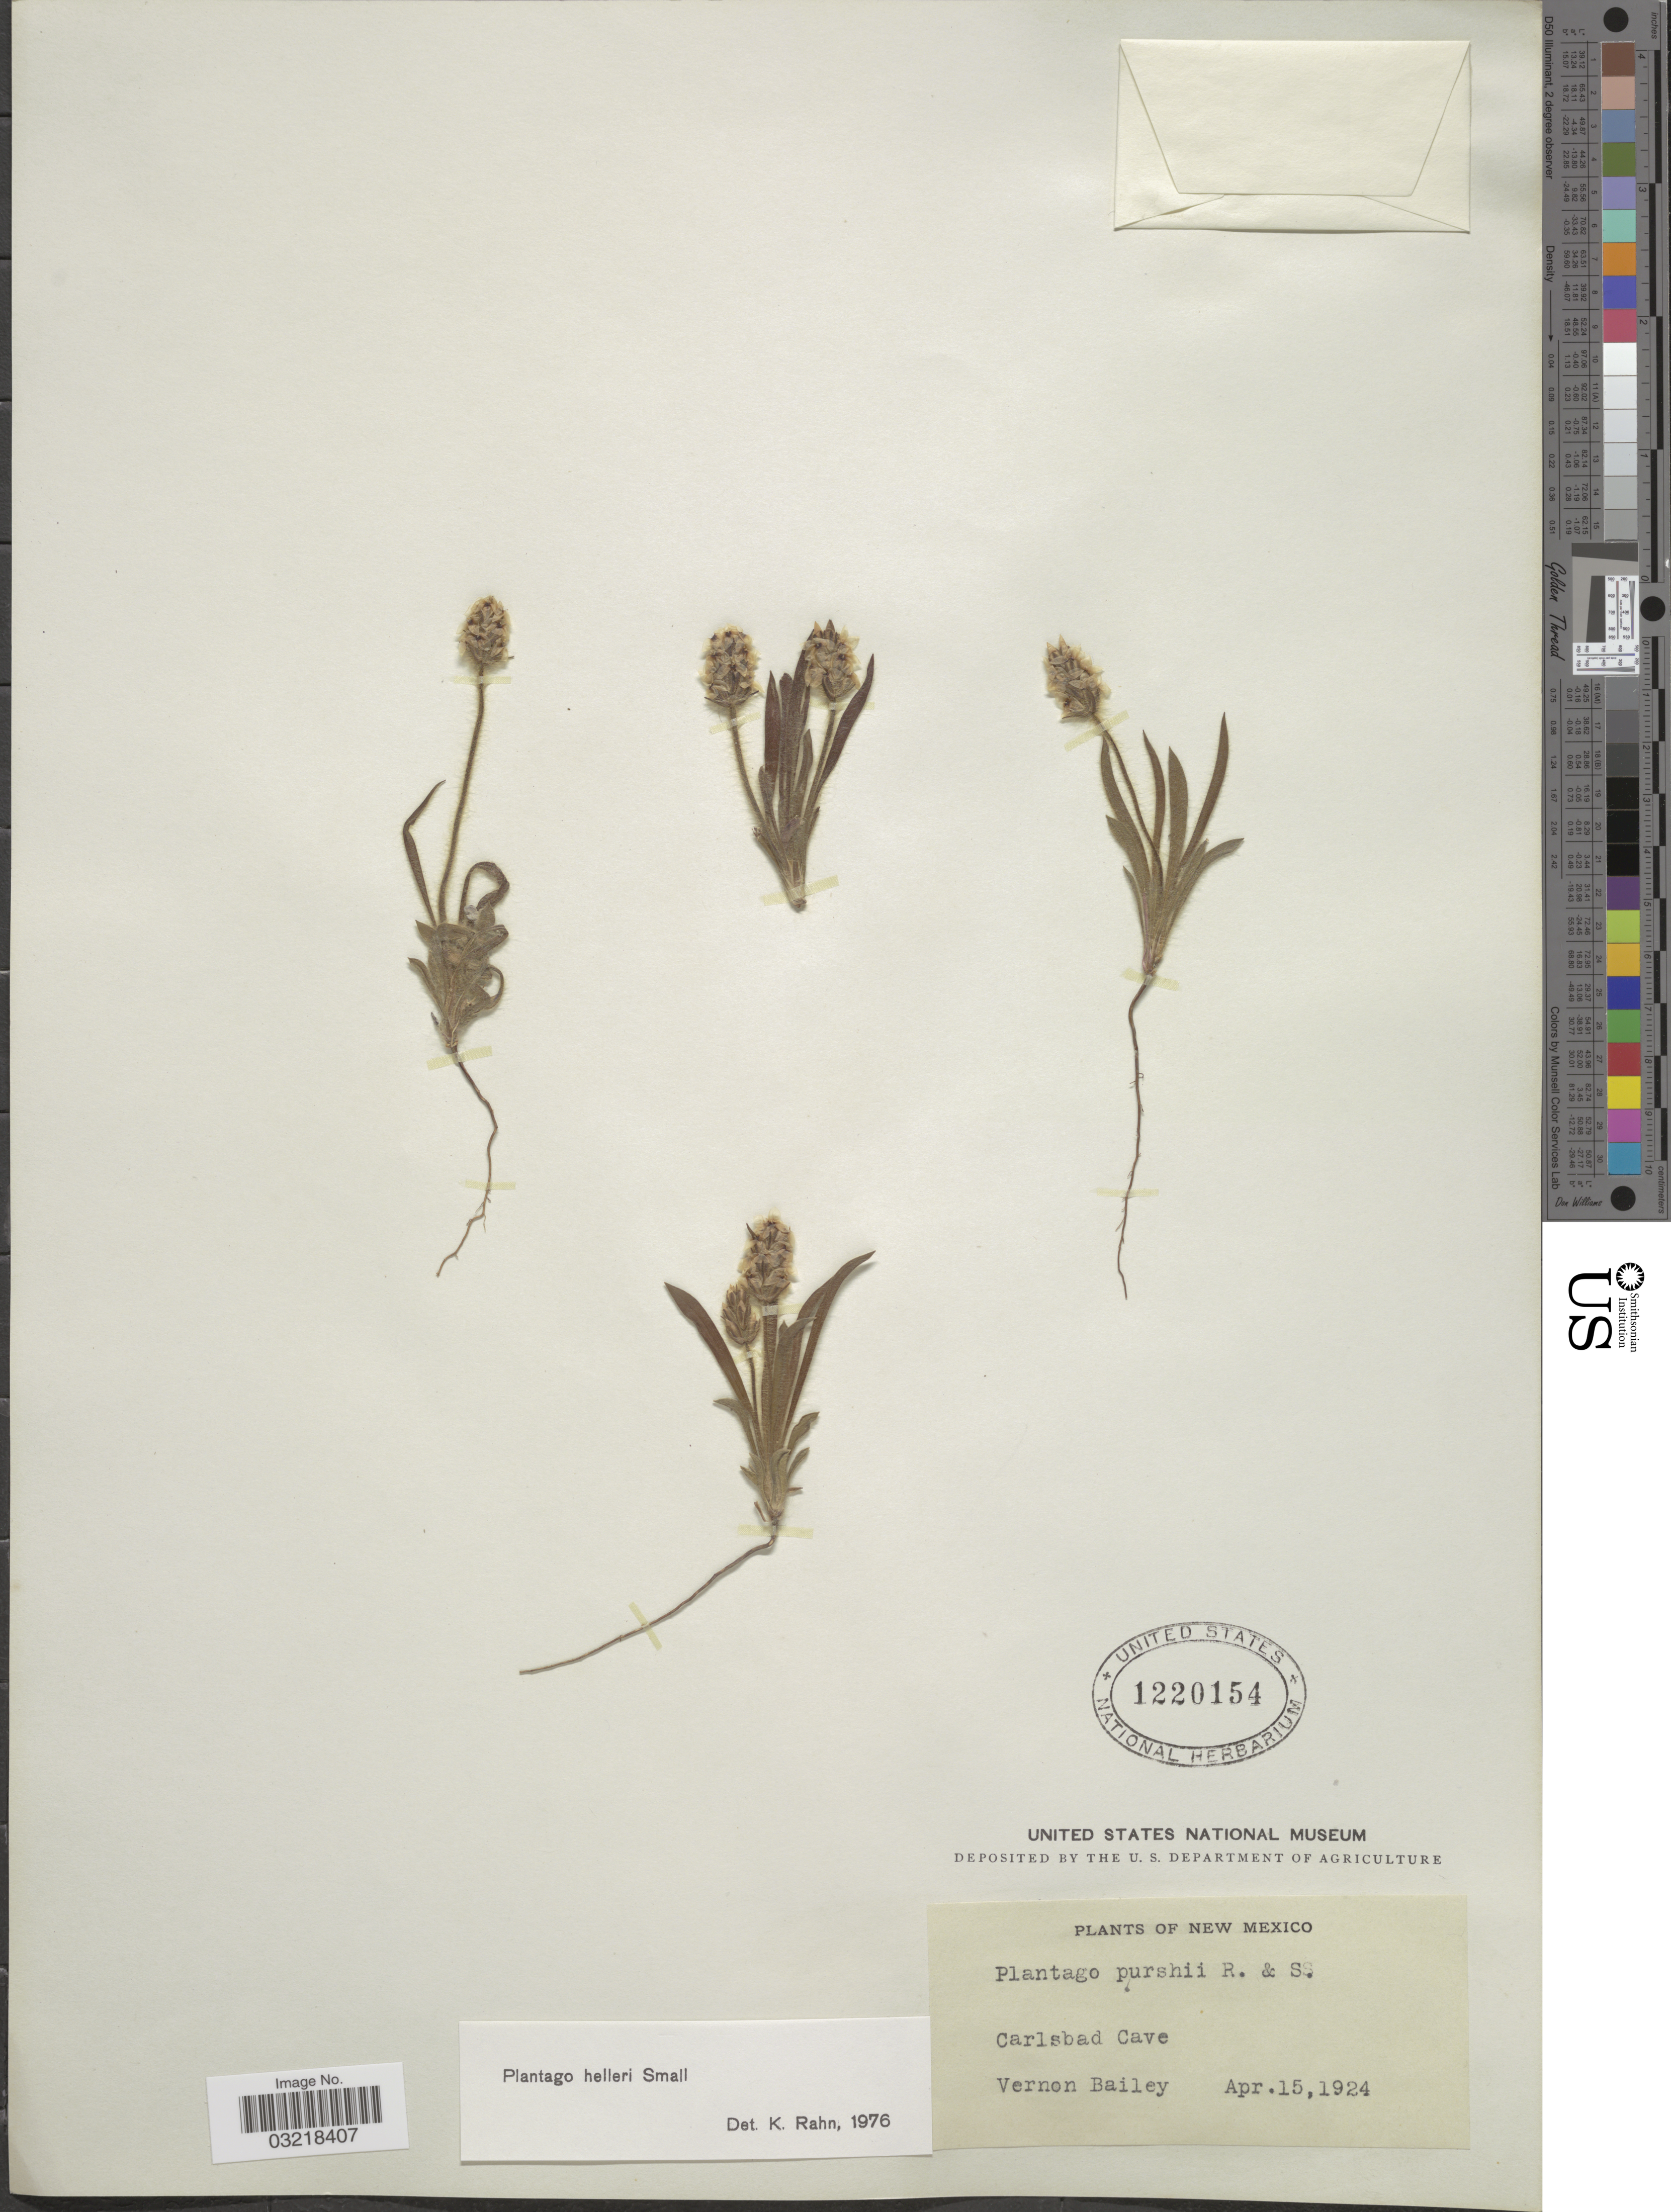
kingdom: Plantae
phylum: Tracheophyta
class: Magnoliopsida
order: Lamiales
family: Plantaginaceae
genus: Plantago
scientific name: Plantago helleri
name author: Small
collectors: V. O. Bailey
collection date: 1924-04-15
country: United States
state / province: New Mexico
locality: Carlsbad Cave.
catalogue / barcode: US 1220154